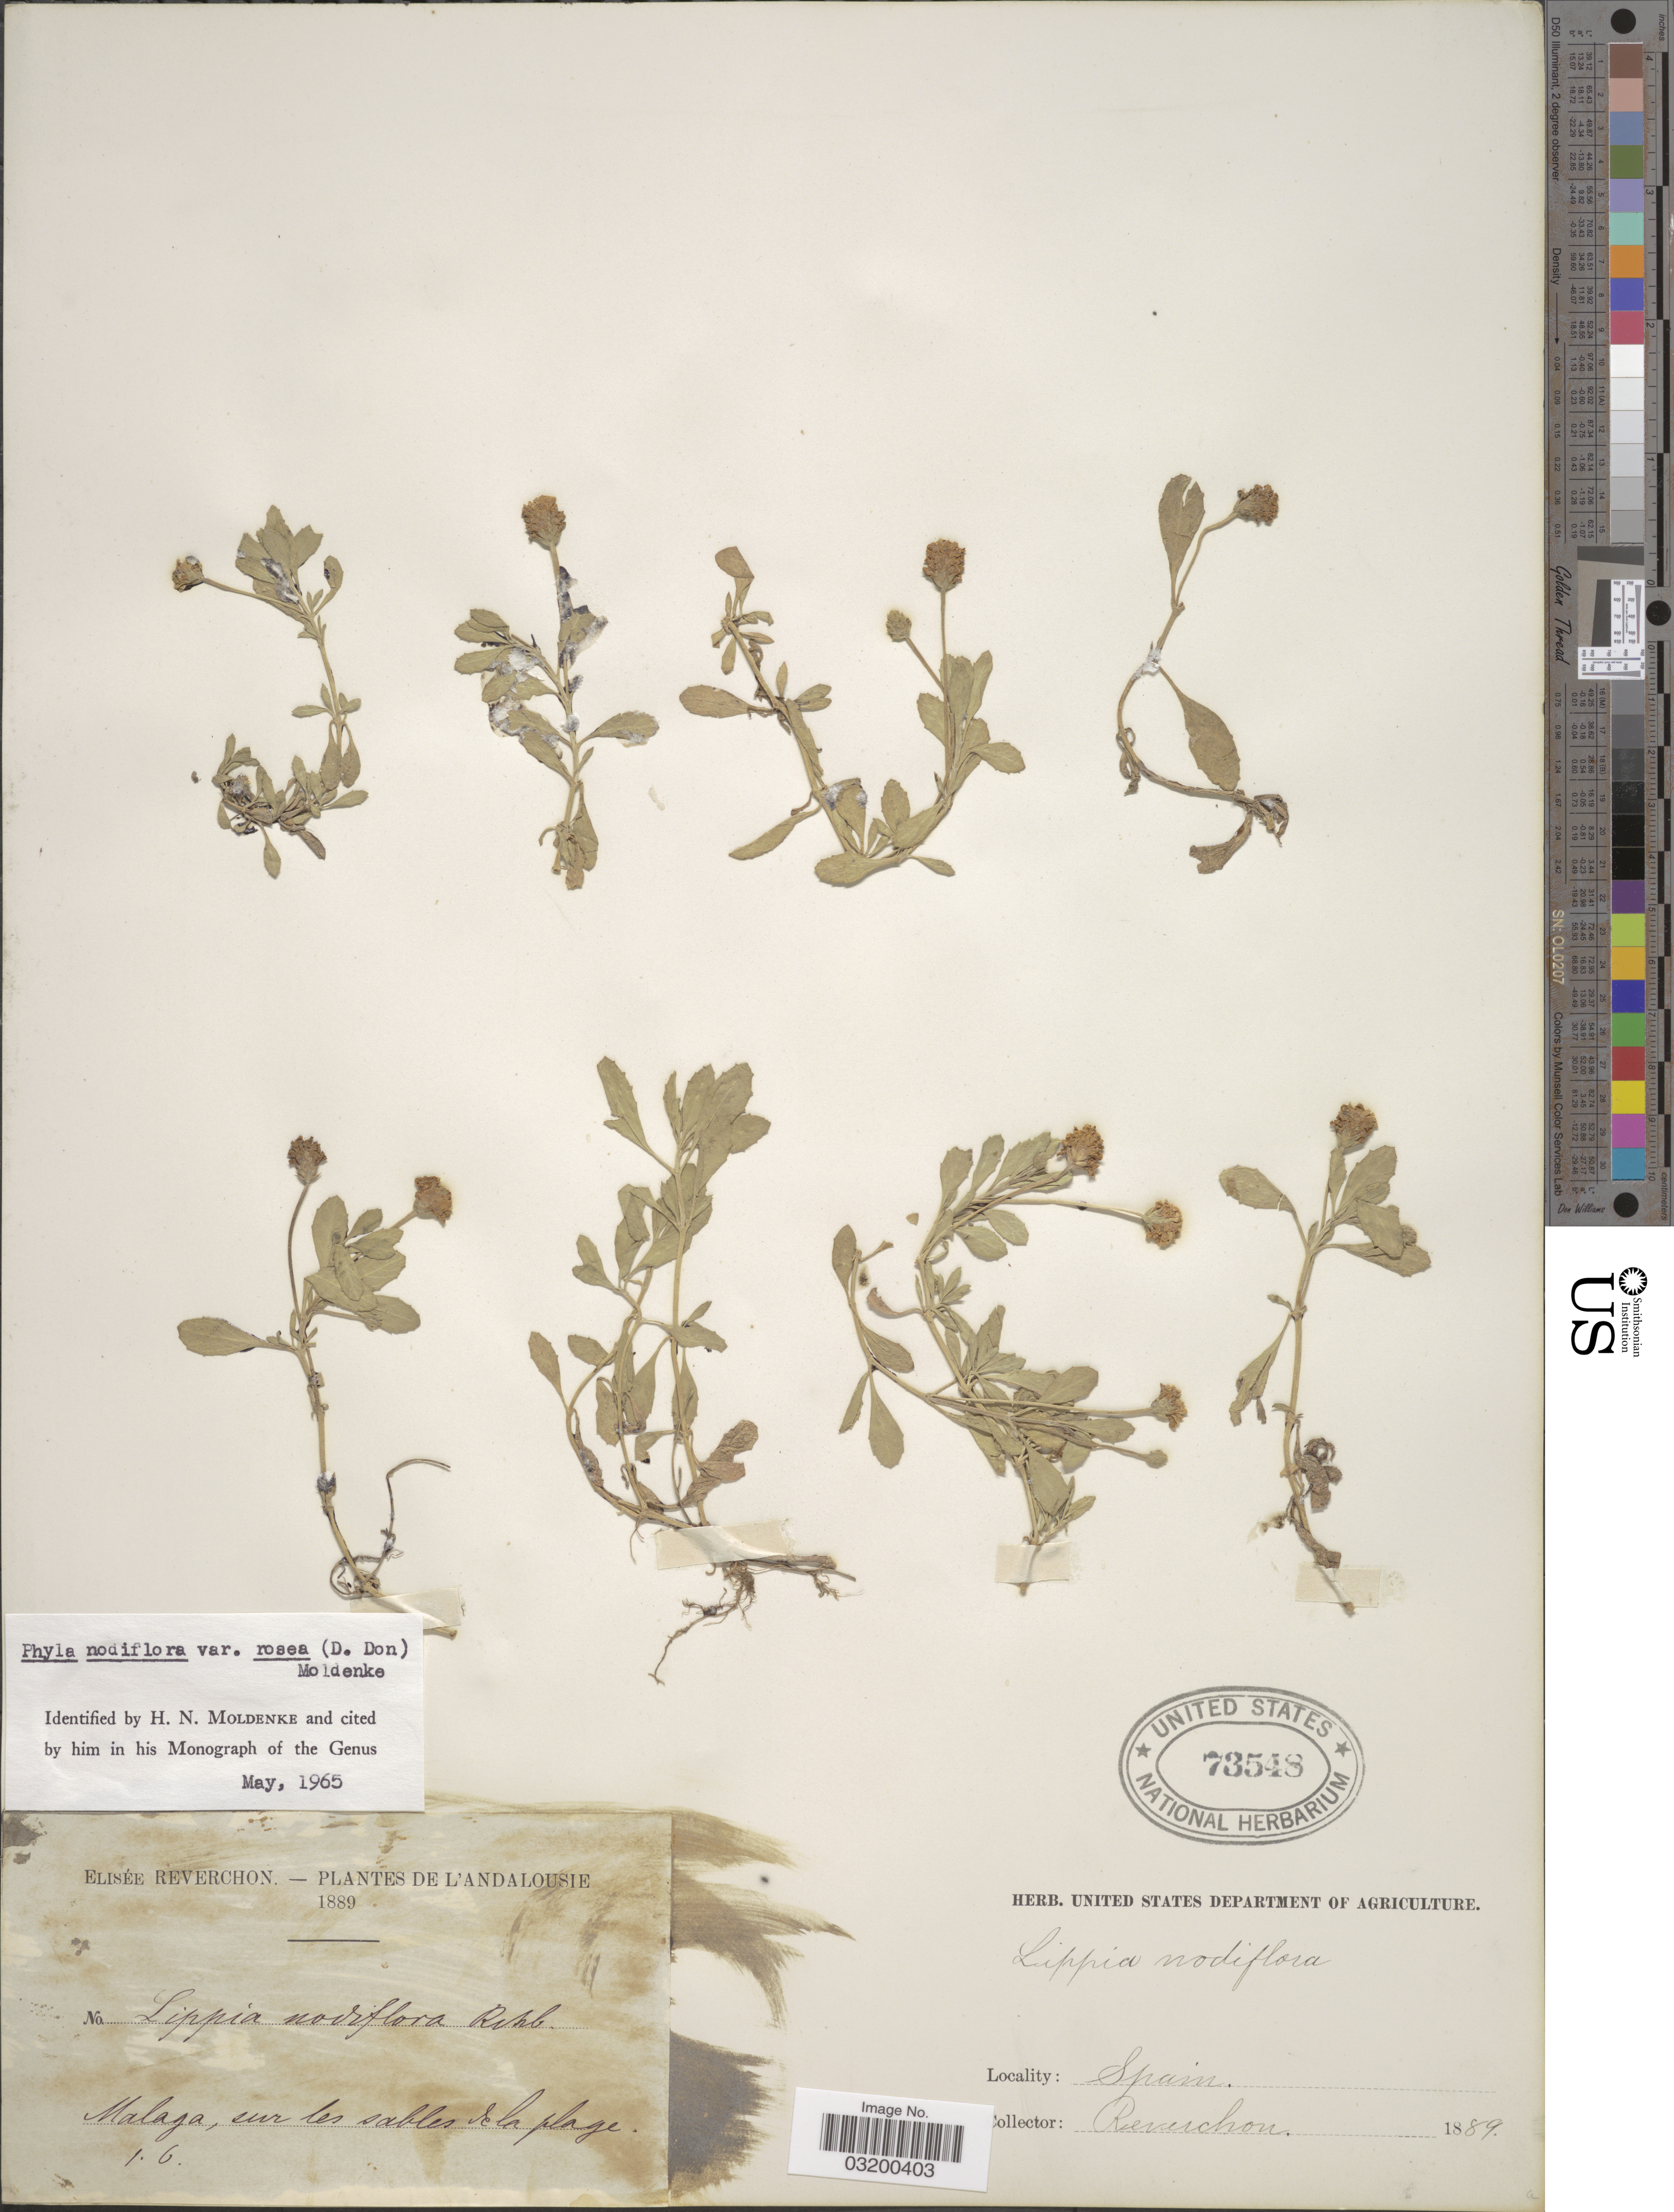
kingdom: Plantae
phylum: Tracheophyta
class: Magnoliopsida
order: Lamiales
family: Verbenaceae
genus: Phyla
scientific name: Phyla nodiflora var. rosea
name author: (D. Don) Moldenke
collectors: E. Reverchon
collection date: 1889-06-01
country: Spain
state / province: Andalucía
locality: L'Andalousie. Malaga, sur les sables de la plage.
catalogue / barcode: US 73548